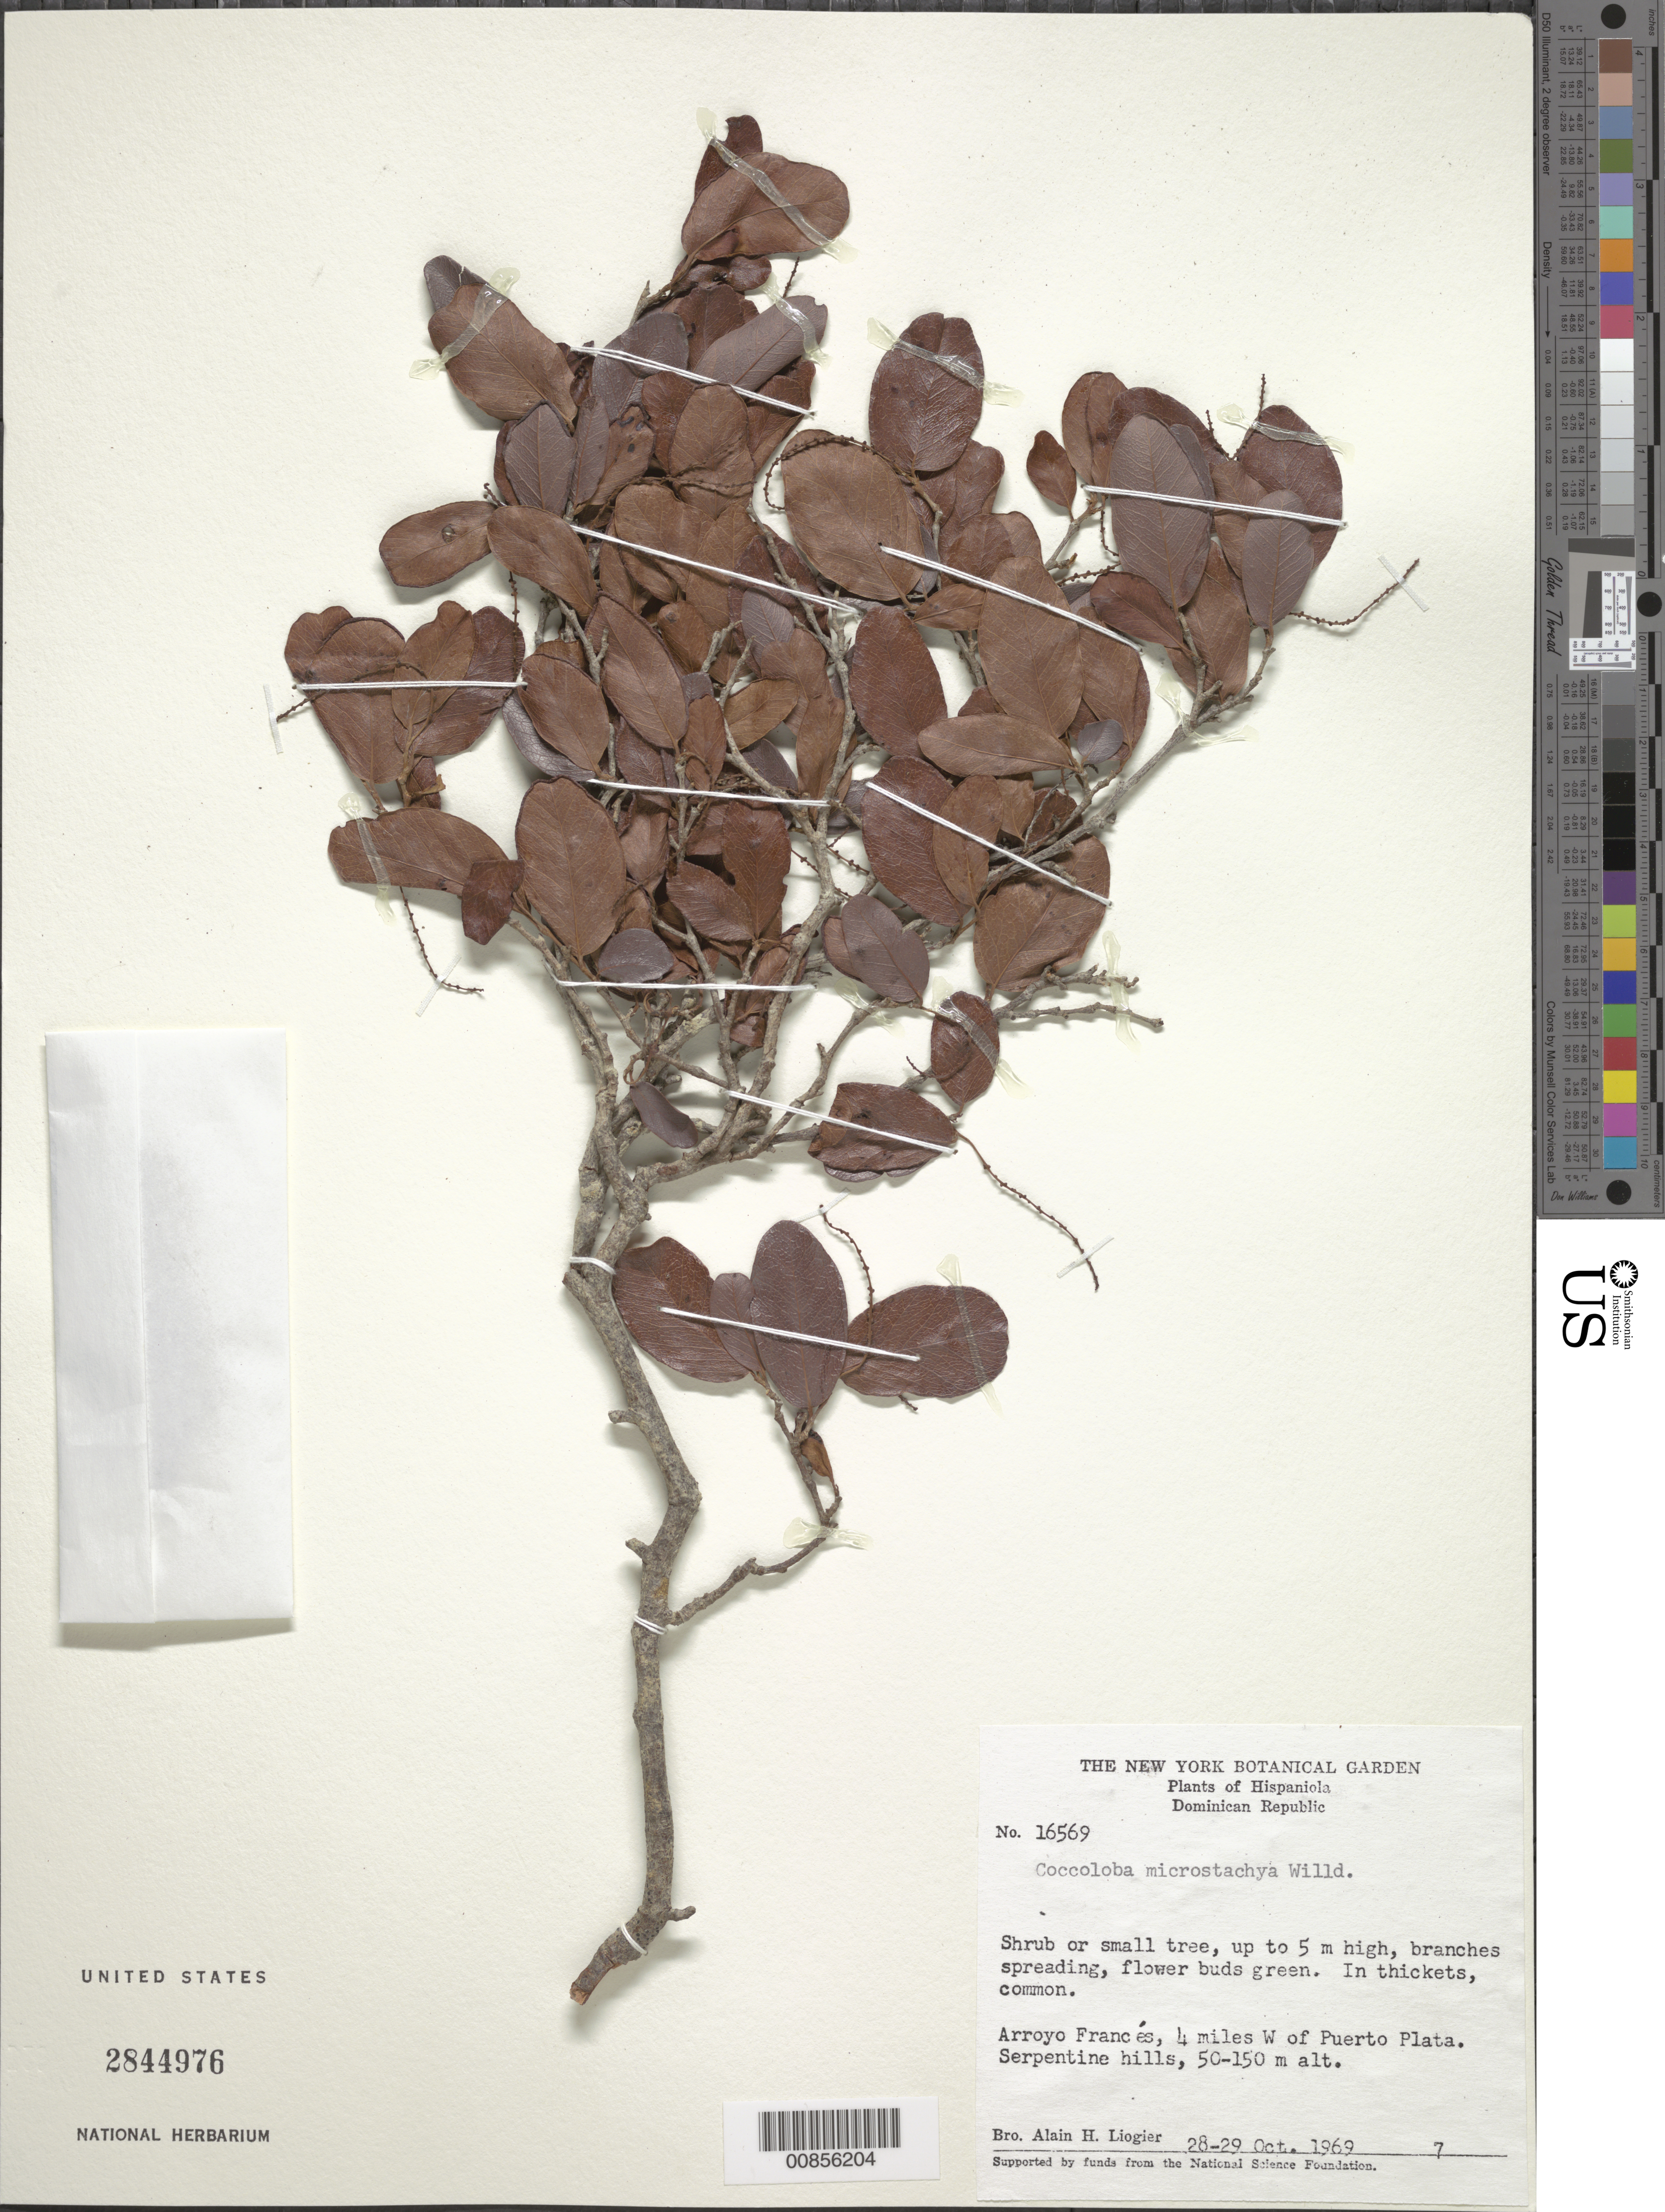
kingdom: Plantae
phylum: Tracheophyta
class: Magnoliopsida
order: Caryophyllales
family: Polygonaceae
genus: Coccoloba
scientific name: Coccoloba microstachya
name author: Willd.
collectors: A. H. Liogier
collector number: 16569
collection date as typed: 28 Oct 1969 to 29 Oct 1969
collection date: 1969-10-28/1969-10-29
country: Dominican Republic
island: Hispaniola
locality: Arroyo Francés, serpentine hills 4 miles W of Puerto Plata.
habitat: In thickets. Serpentine hills.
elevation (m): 50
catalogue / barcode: US 2844976